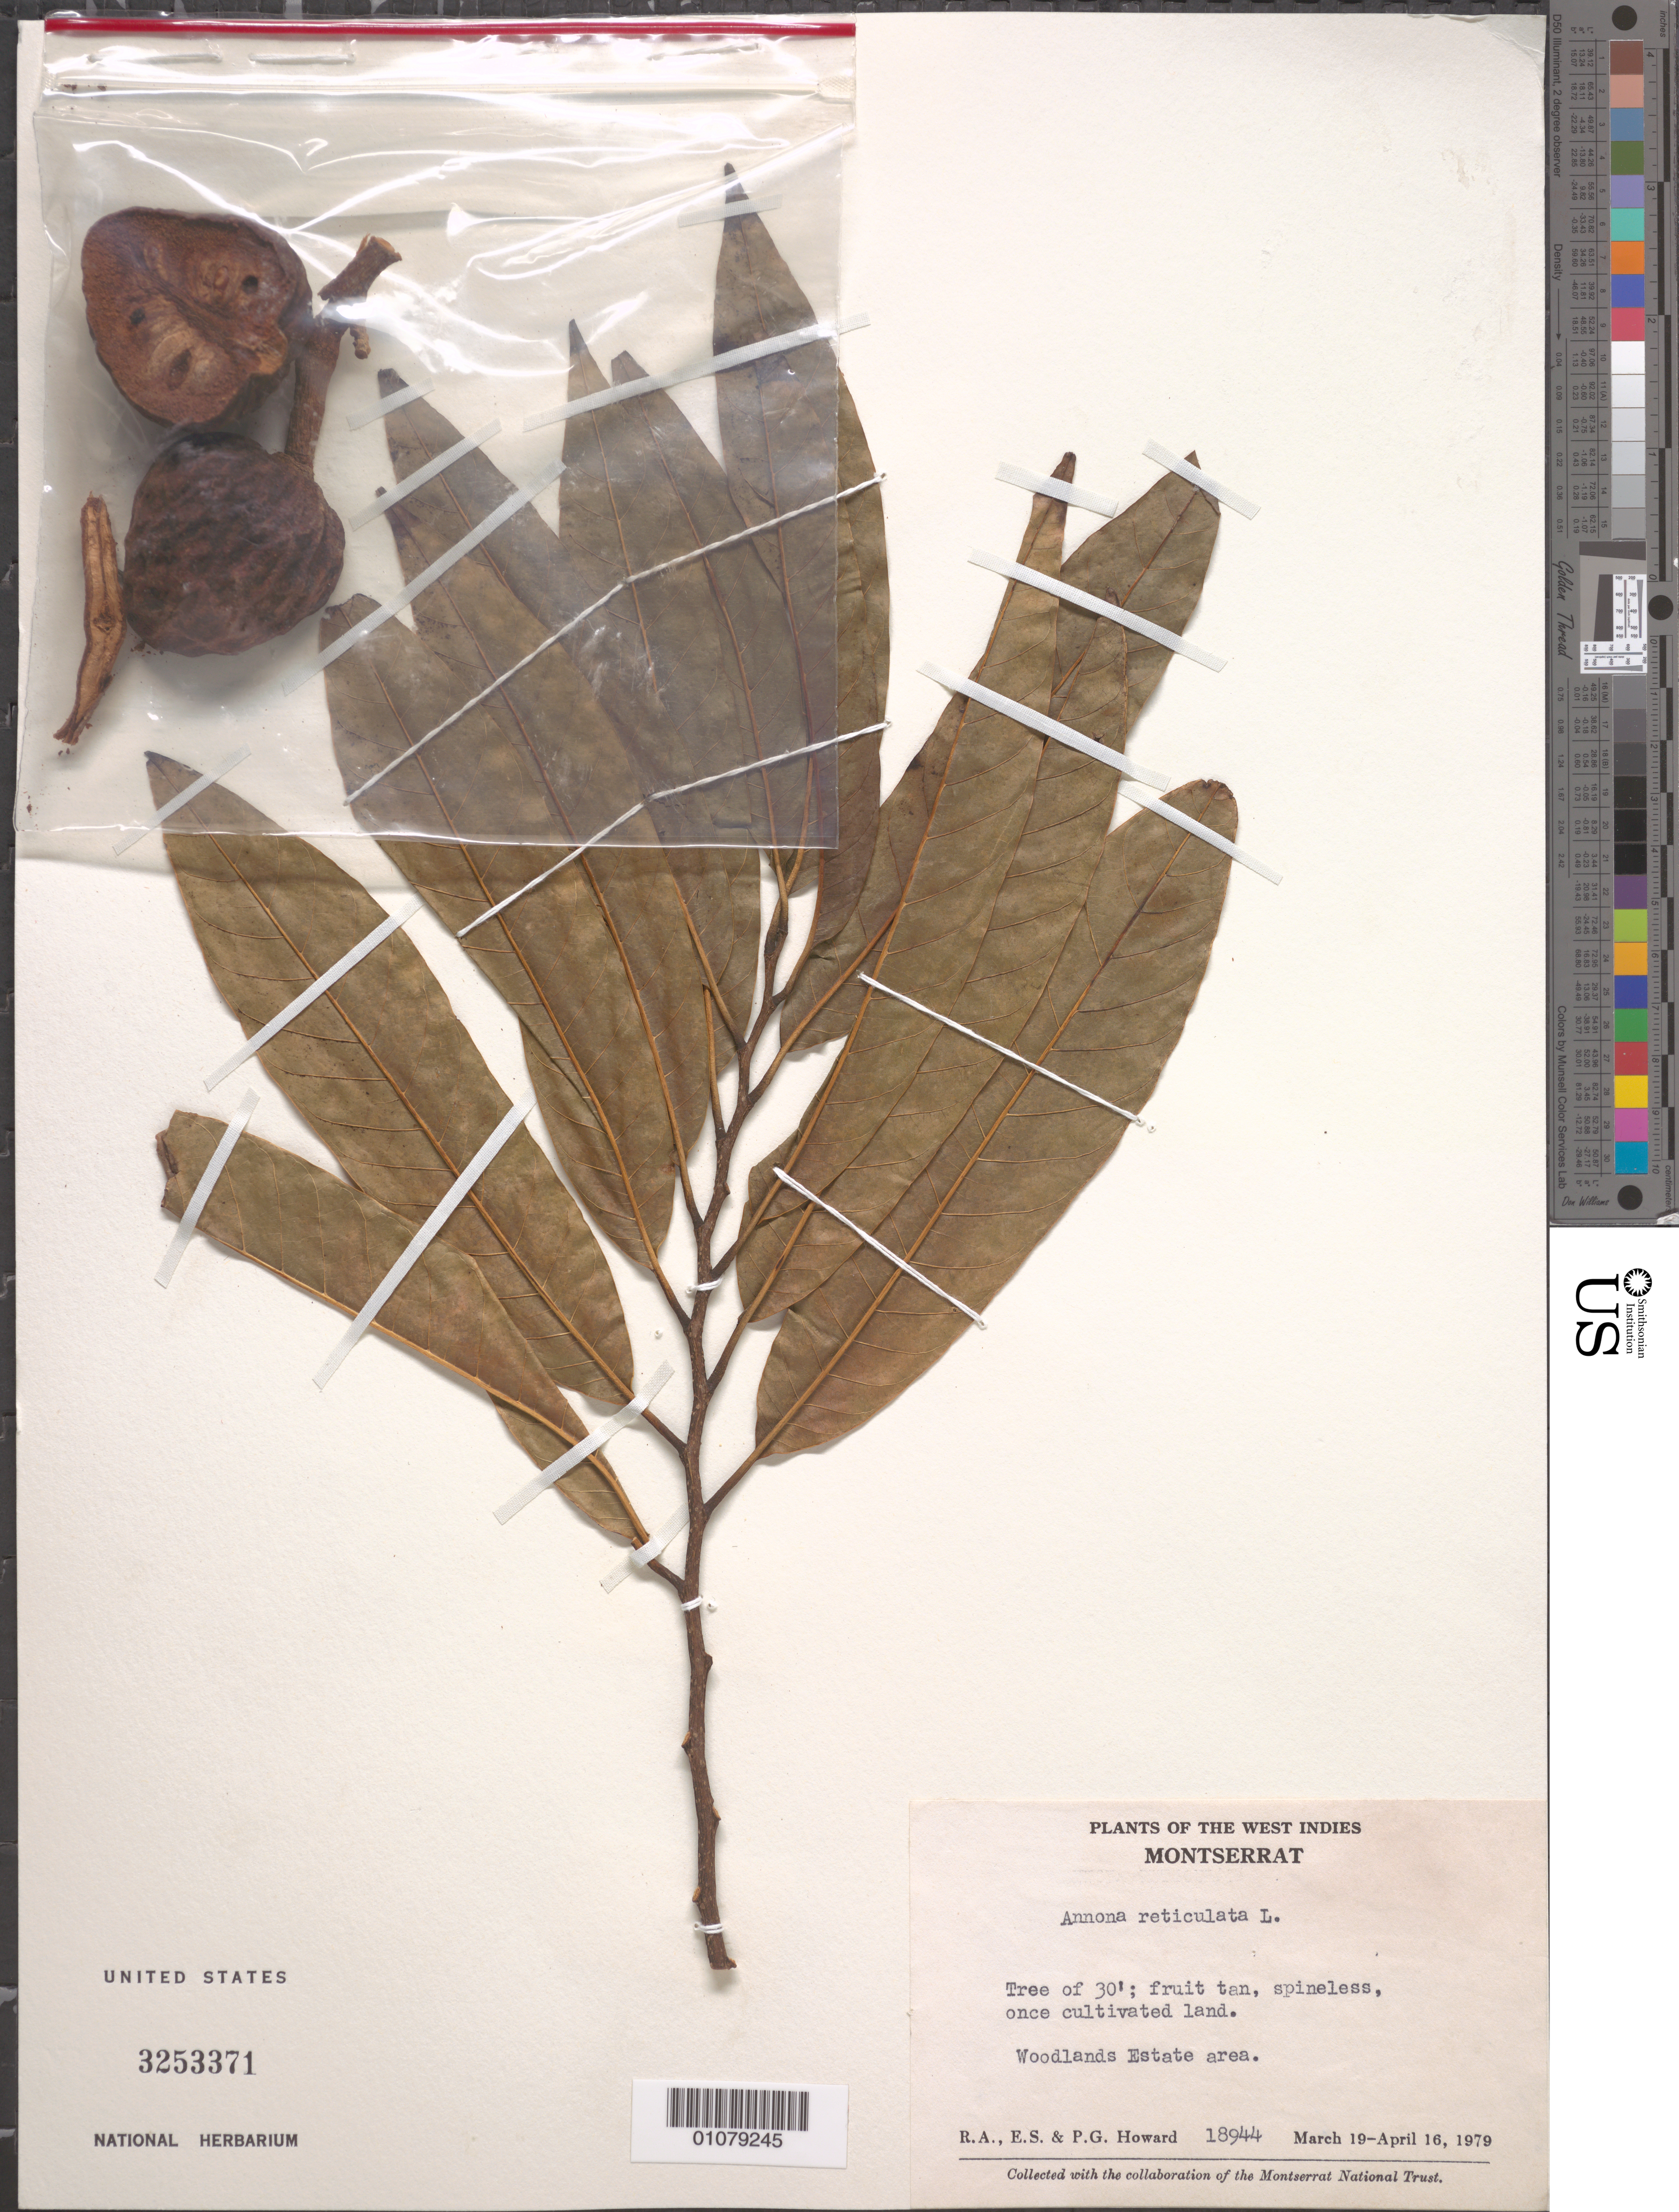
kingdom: Plantae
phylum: Tracheophyta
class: Magnoliopsida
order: Magnoliales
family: Annonaceae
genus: Annona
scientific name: Annona reticulata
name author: L.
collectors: R. A. Howard, E. S. Howard & P. Howard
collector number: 18944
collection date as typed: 19 Mar 1979 to 16 Apr 1979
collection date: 1979-03-19/1979-04-16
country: Montserrat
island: Montserrat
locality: Woodlands Estate area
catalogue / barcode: US 3253371